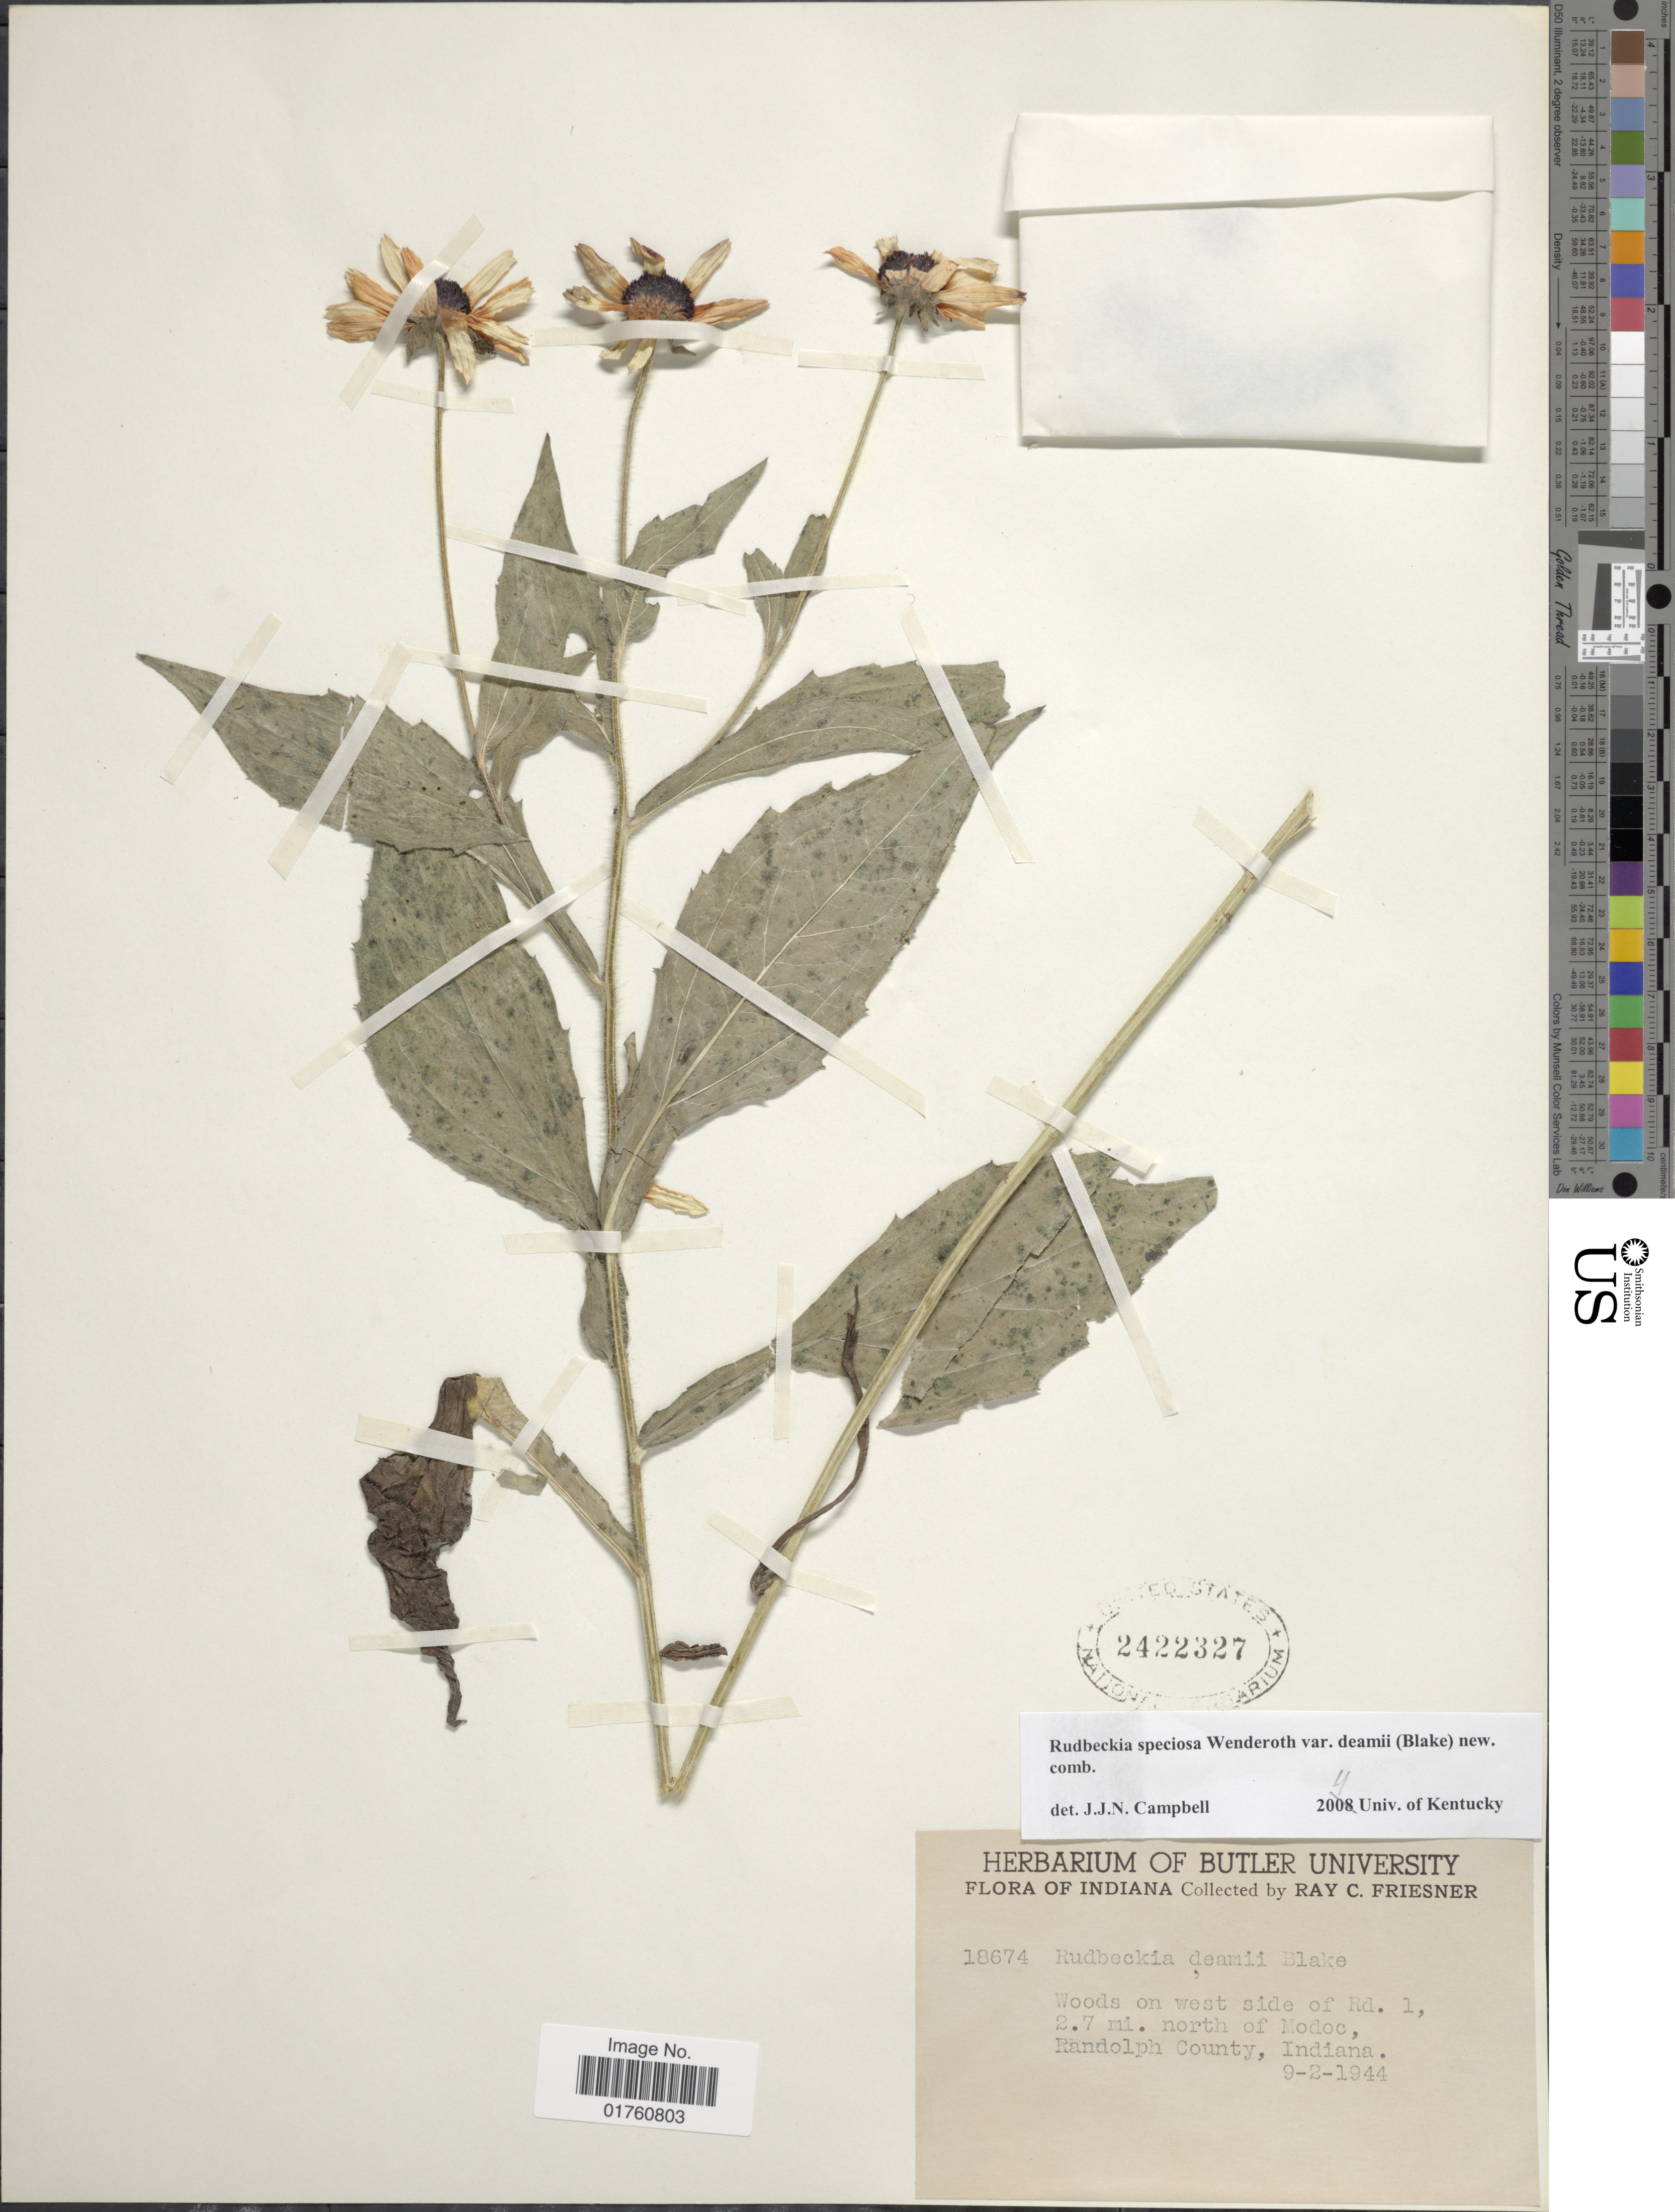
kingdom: Plantae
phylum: Tracheophyta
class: Magnoliopsida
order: Asterales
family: Asteraceae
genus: Rudbeckia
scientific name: Rudbeckia fulgida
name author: Aiton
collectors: R. Friesner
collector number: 18674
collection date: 1944-02-09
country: United States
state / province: Indiana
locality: Woods on west side of Rd. 1, 2.7 mi north of Modoc, Randolph County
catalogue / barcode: US 2422327